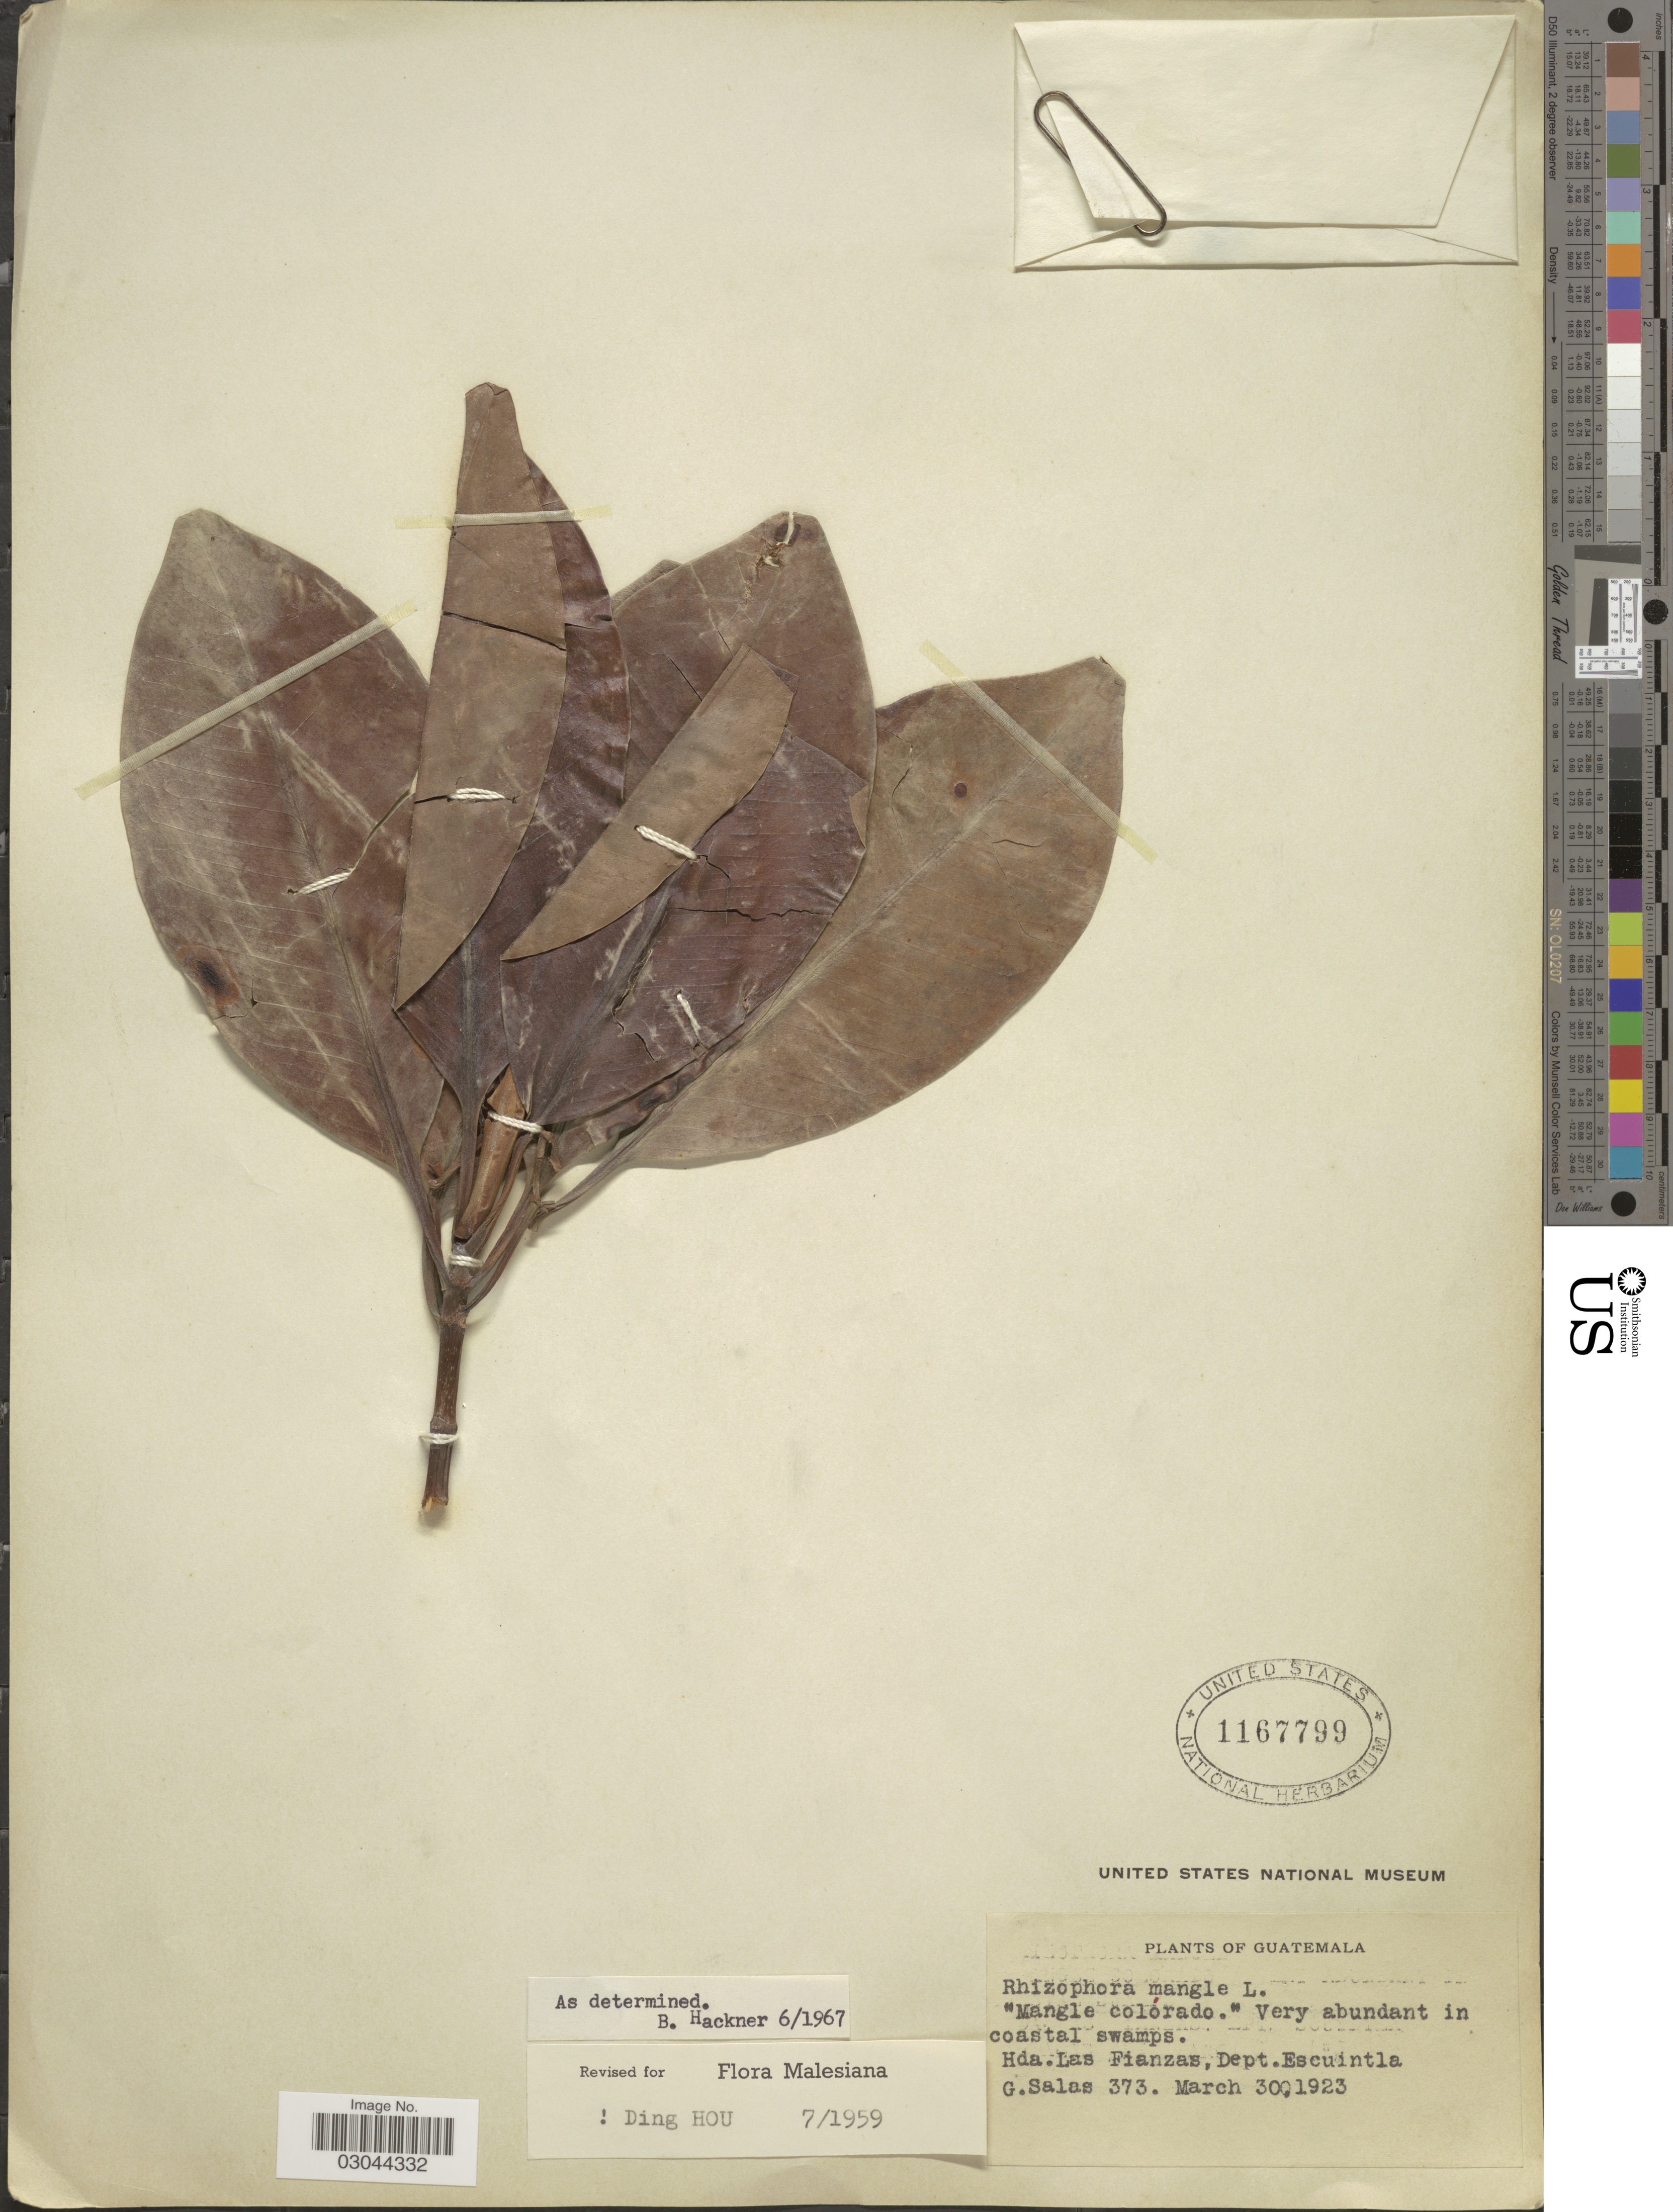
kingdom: Plantae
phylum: Tracheophyta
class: Magnoliopsida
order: Malpighiales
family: Rhizophoraceae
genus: Rhizophora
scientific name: Rhizophora mangle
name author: L.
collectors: G. Salas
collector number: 373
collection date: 1923-03-30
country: Guatemala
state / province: Escuintla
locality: Hda. Las Fianzas, Dept. Escuintla.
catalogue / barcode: US 1167799